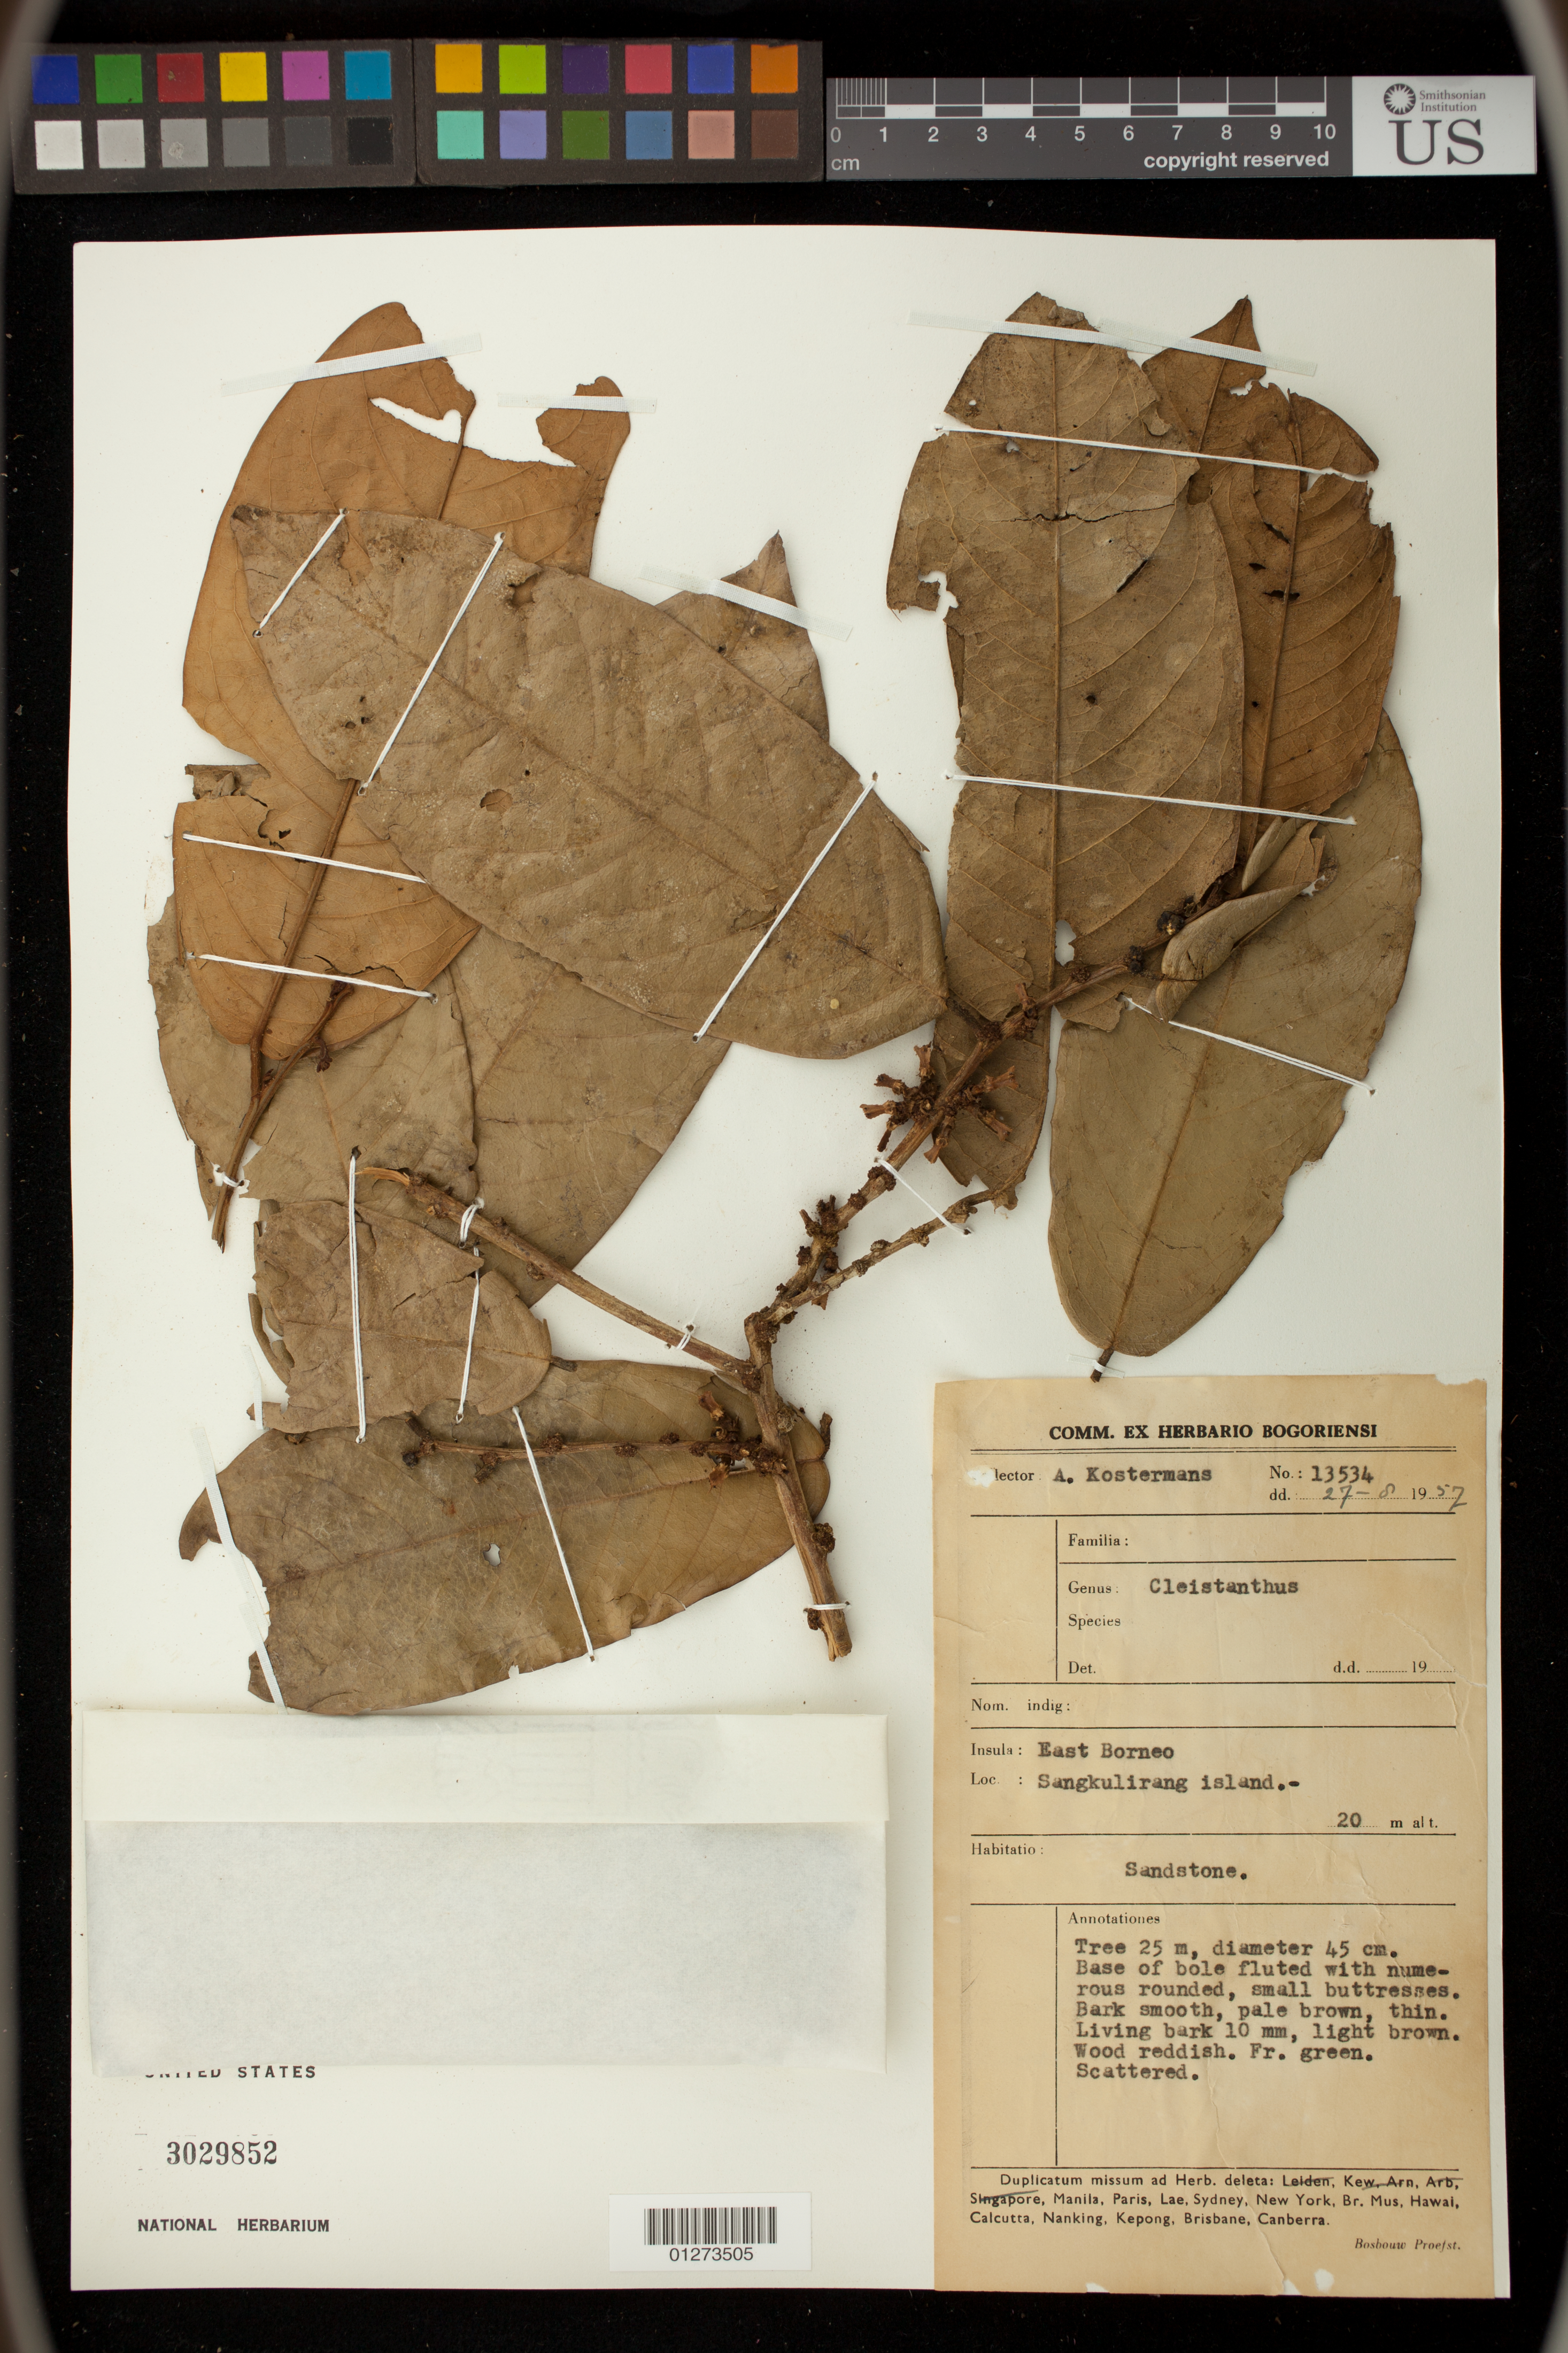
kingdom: Plantae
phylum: Tracheophyta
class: Magnoliopsida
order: Malpighiales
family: Phyllanthaceae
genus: Cleistanthus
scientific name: Cleistanthus sp.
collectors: A. Kostermans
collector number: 13534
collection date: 1957-08-27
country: Malaysia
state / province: Sabah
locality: East Borneo, Sangkulirang island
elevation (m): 20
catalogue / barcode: US 3029852